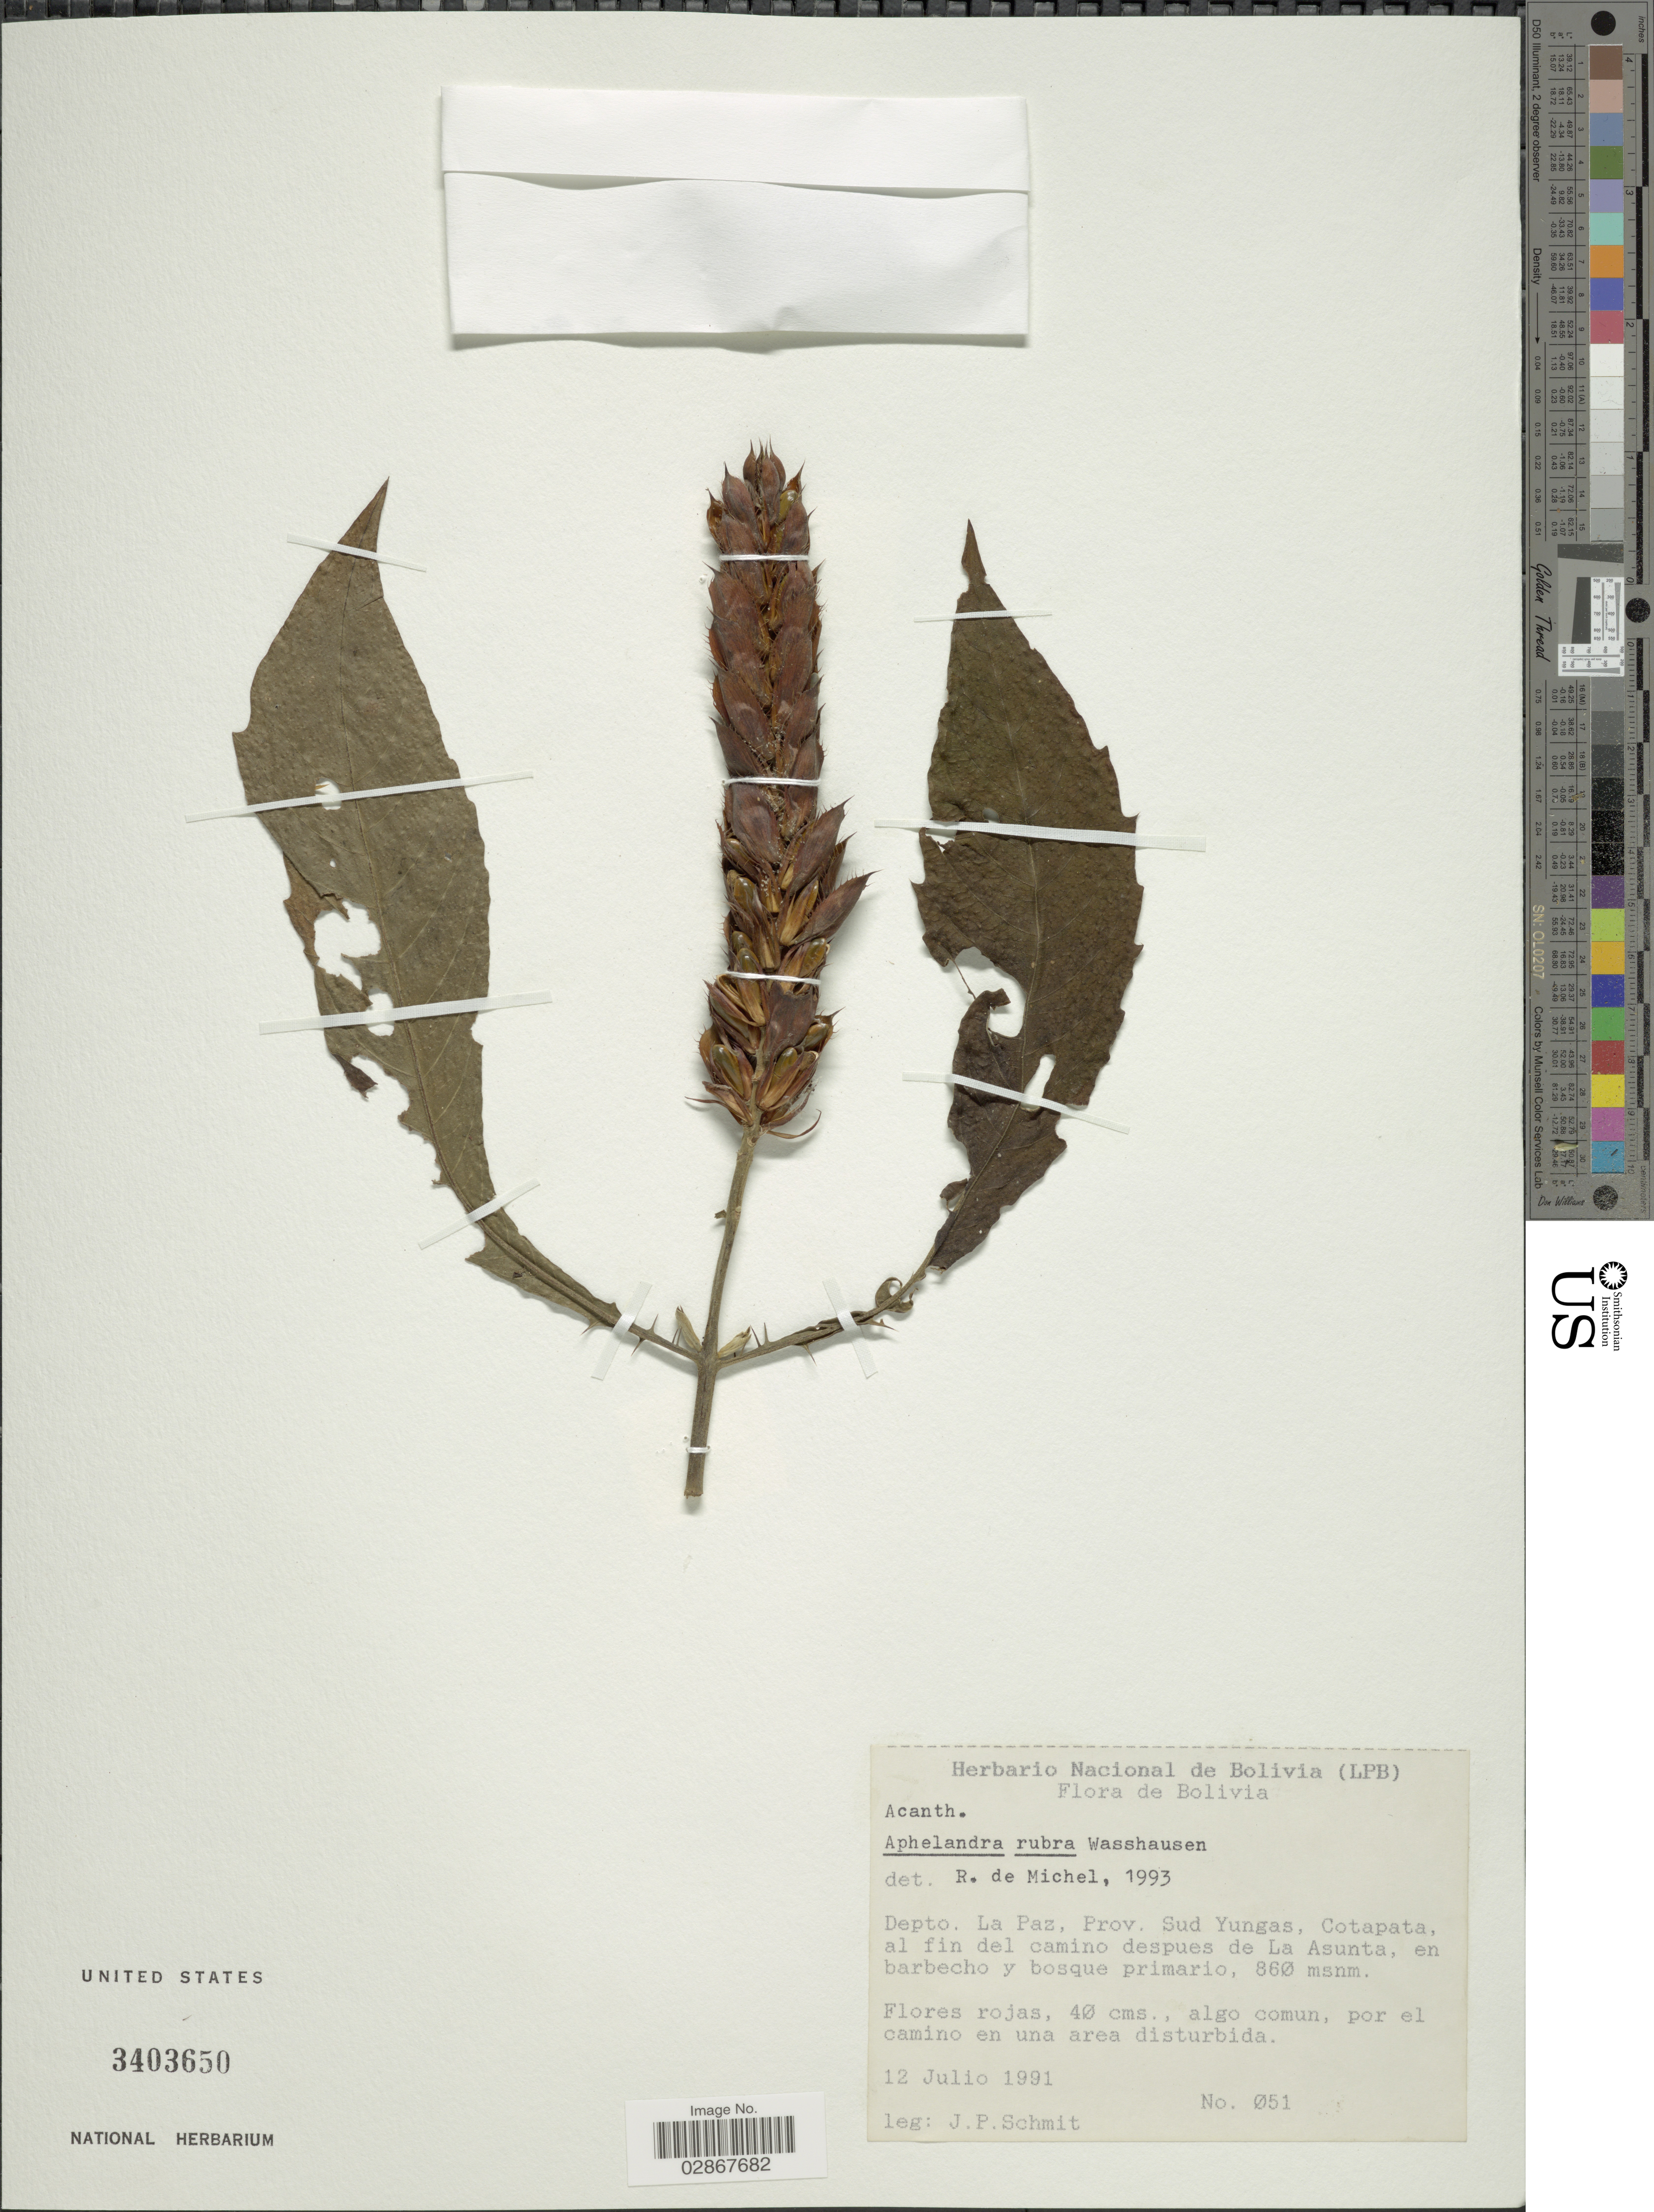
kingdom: Plantae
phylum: Tracheophyta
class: Magnoliopsida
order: Lamiales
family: Acanthaceae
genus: Aphelandra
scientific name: Aphelandra rubra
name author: Wassh.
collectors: J. Schmit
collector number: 051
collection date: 1991-07-12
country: Bolivia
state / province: La Paz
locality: Depto. La Paz. Prov. Sud Yungas, Cotapata, al fin del camino despues de La Asunta.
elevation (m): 860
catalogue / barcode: US 3403650